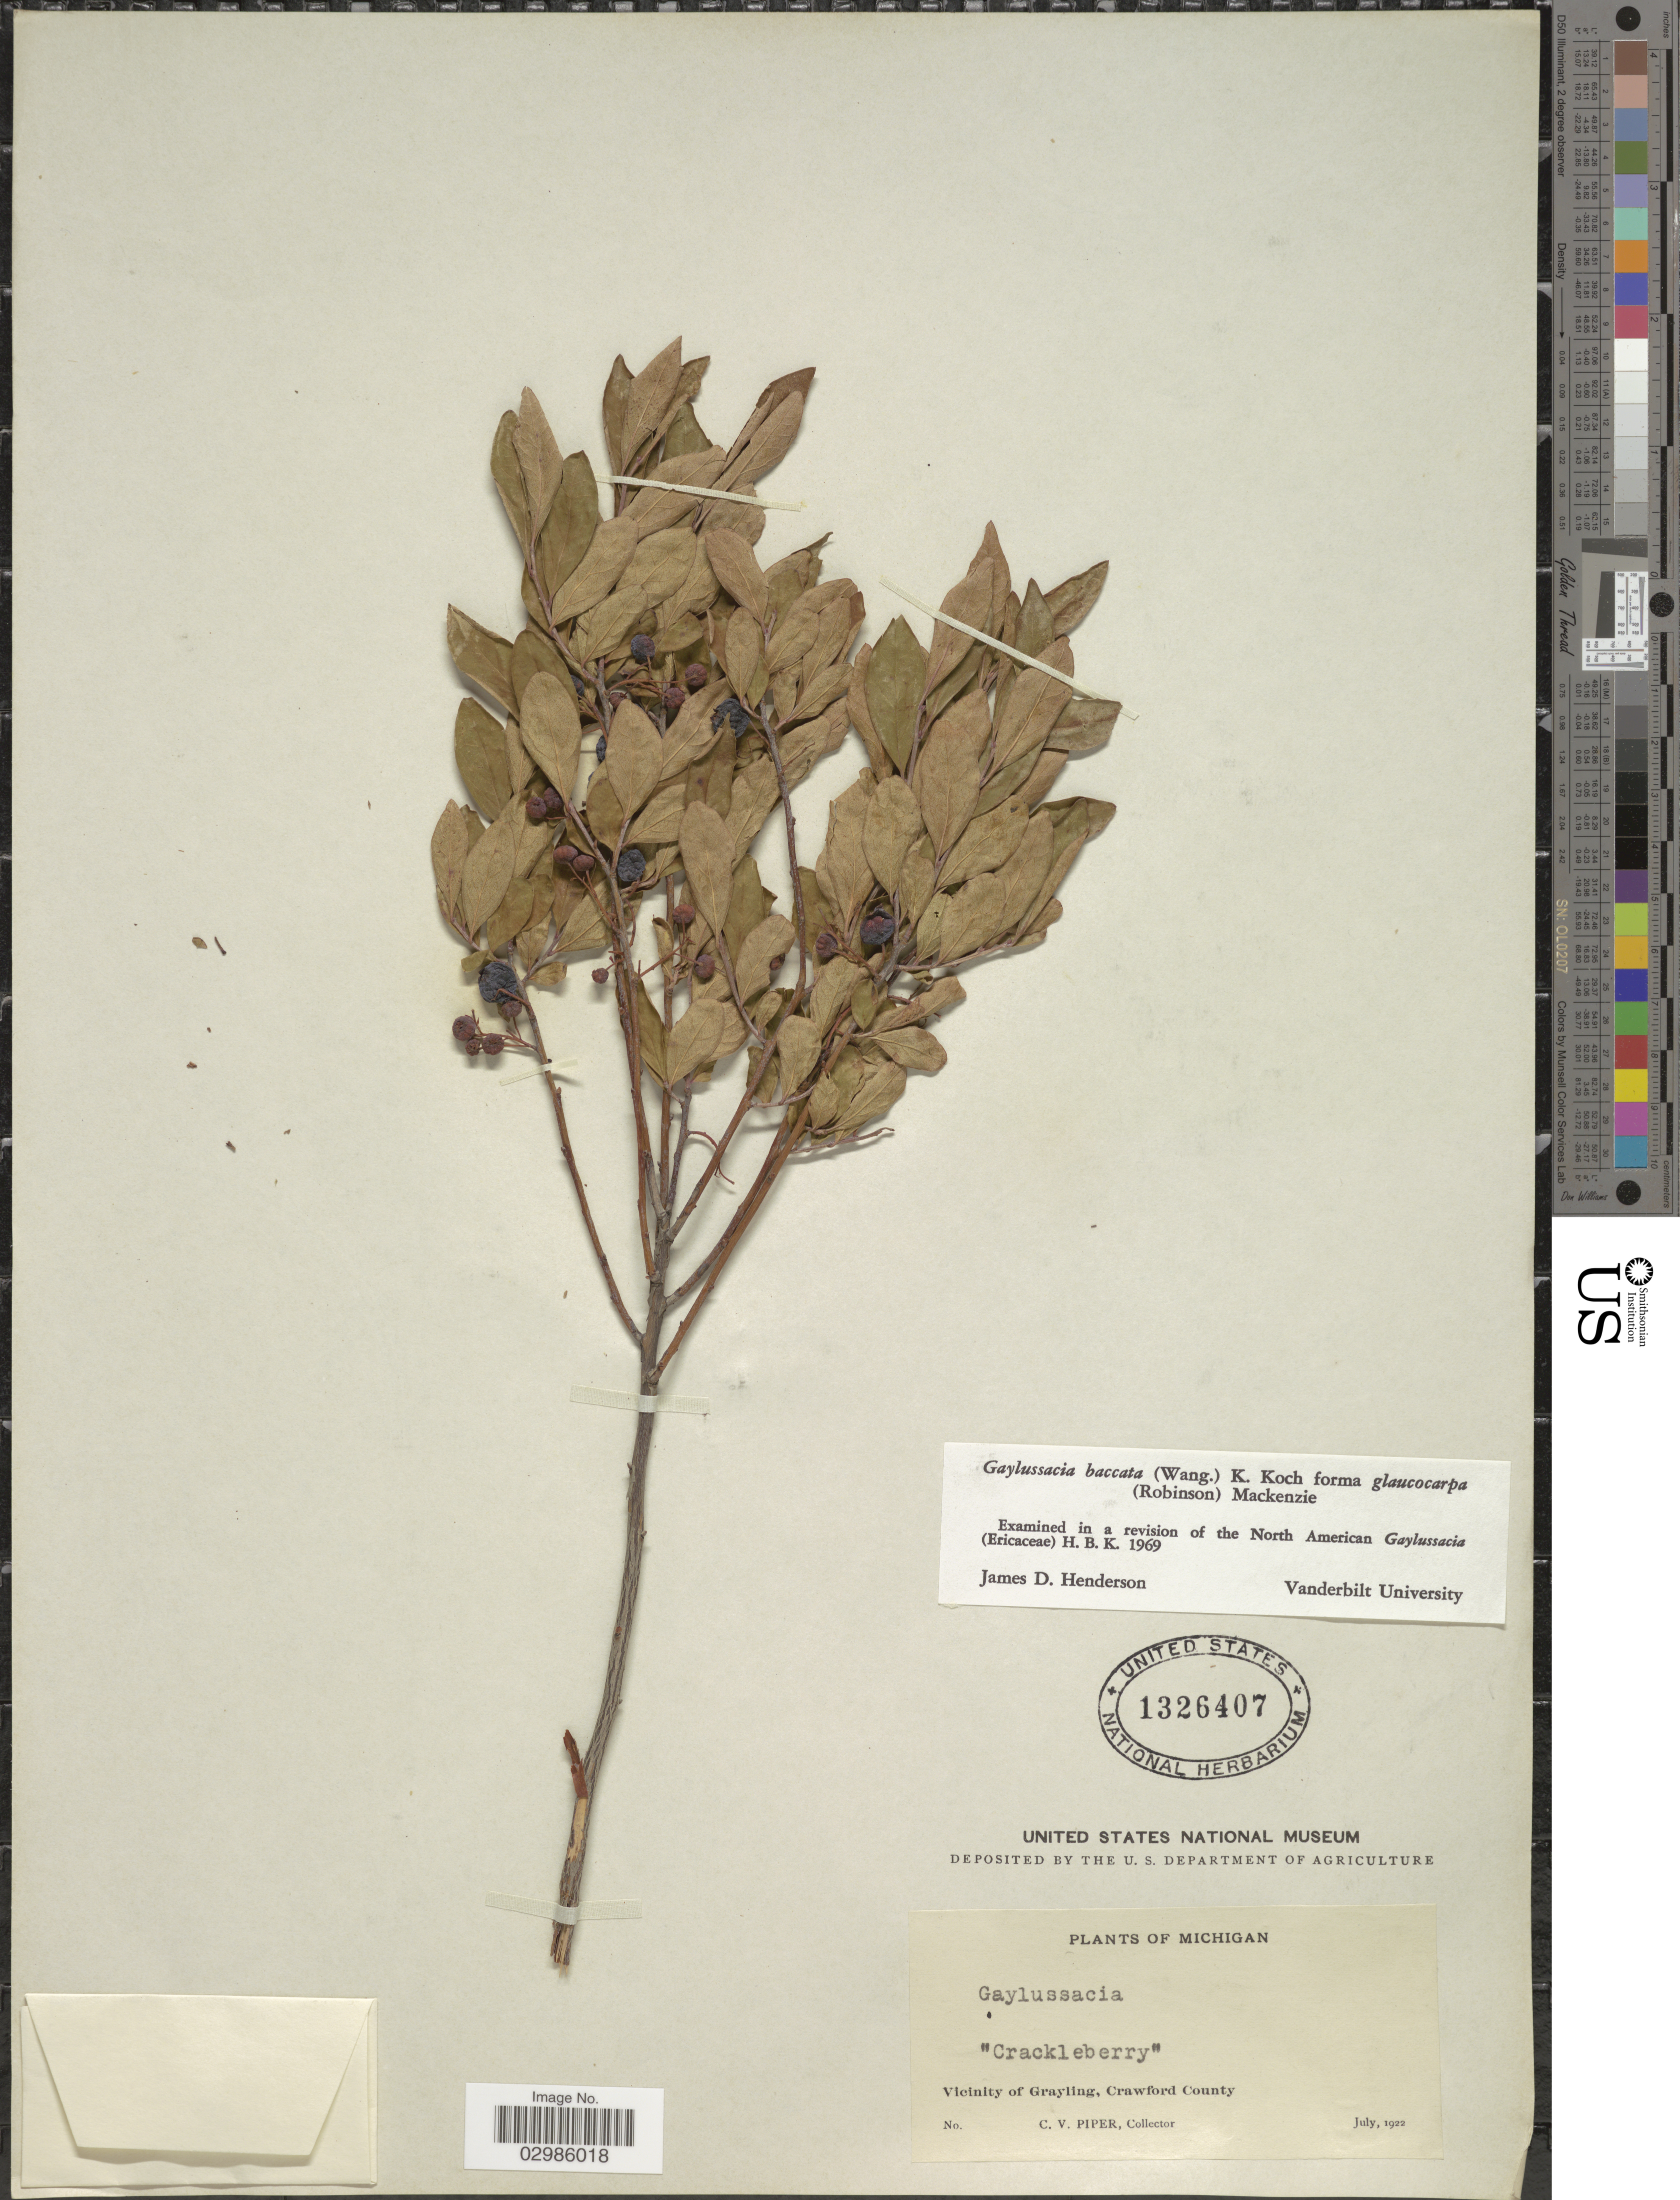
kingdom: Plantae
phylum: Tracheophyta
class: Magnoliopsida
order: Ericales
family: Ericaceae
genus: Gaylussacia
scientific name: Gaylussacia baccata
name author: (Wangenh.) K. Koch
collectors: C. V. Piper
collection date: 1922-07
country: United States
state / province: Michigan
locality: Vicinity of Grayling, Crawford County.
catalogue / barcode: US 1326407